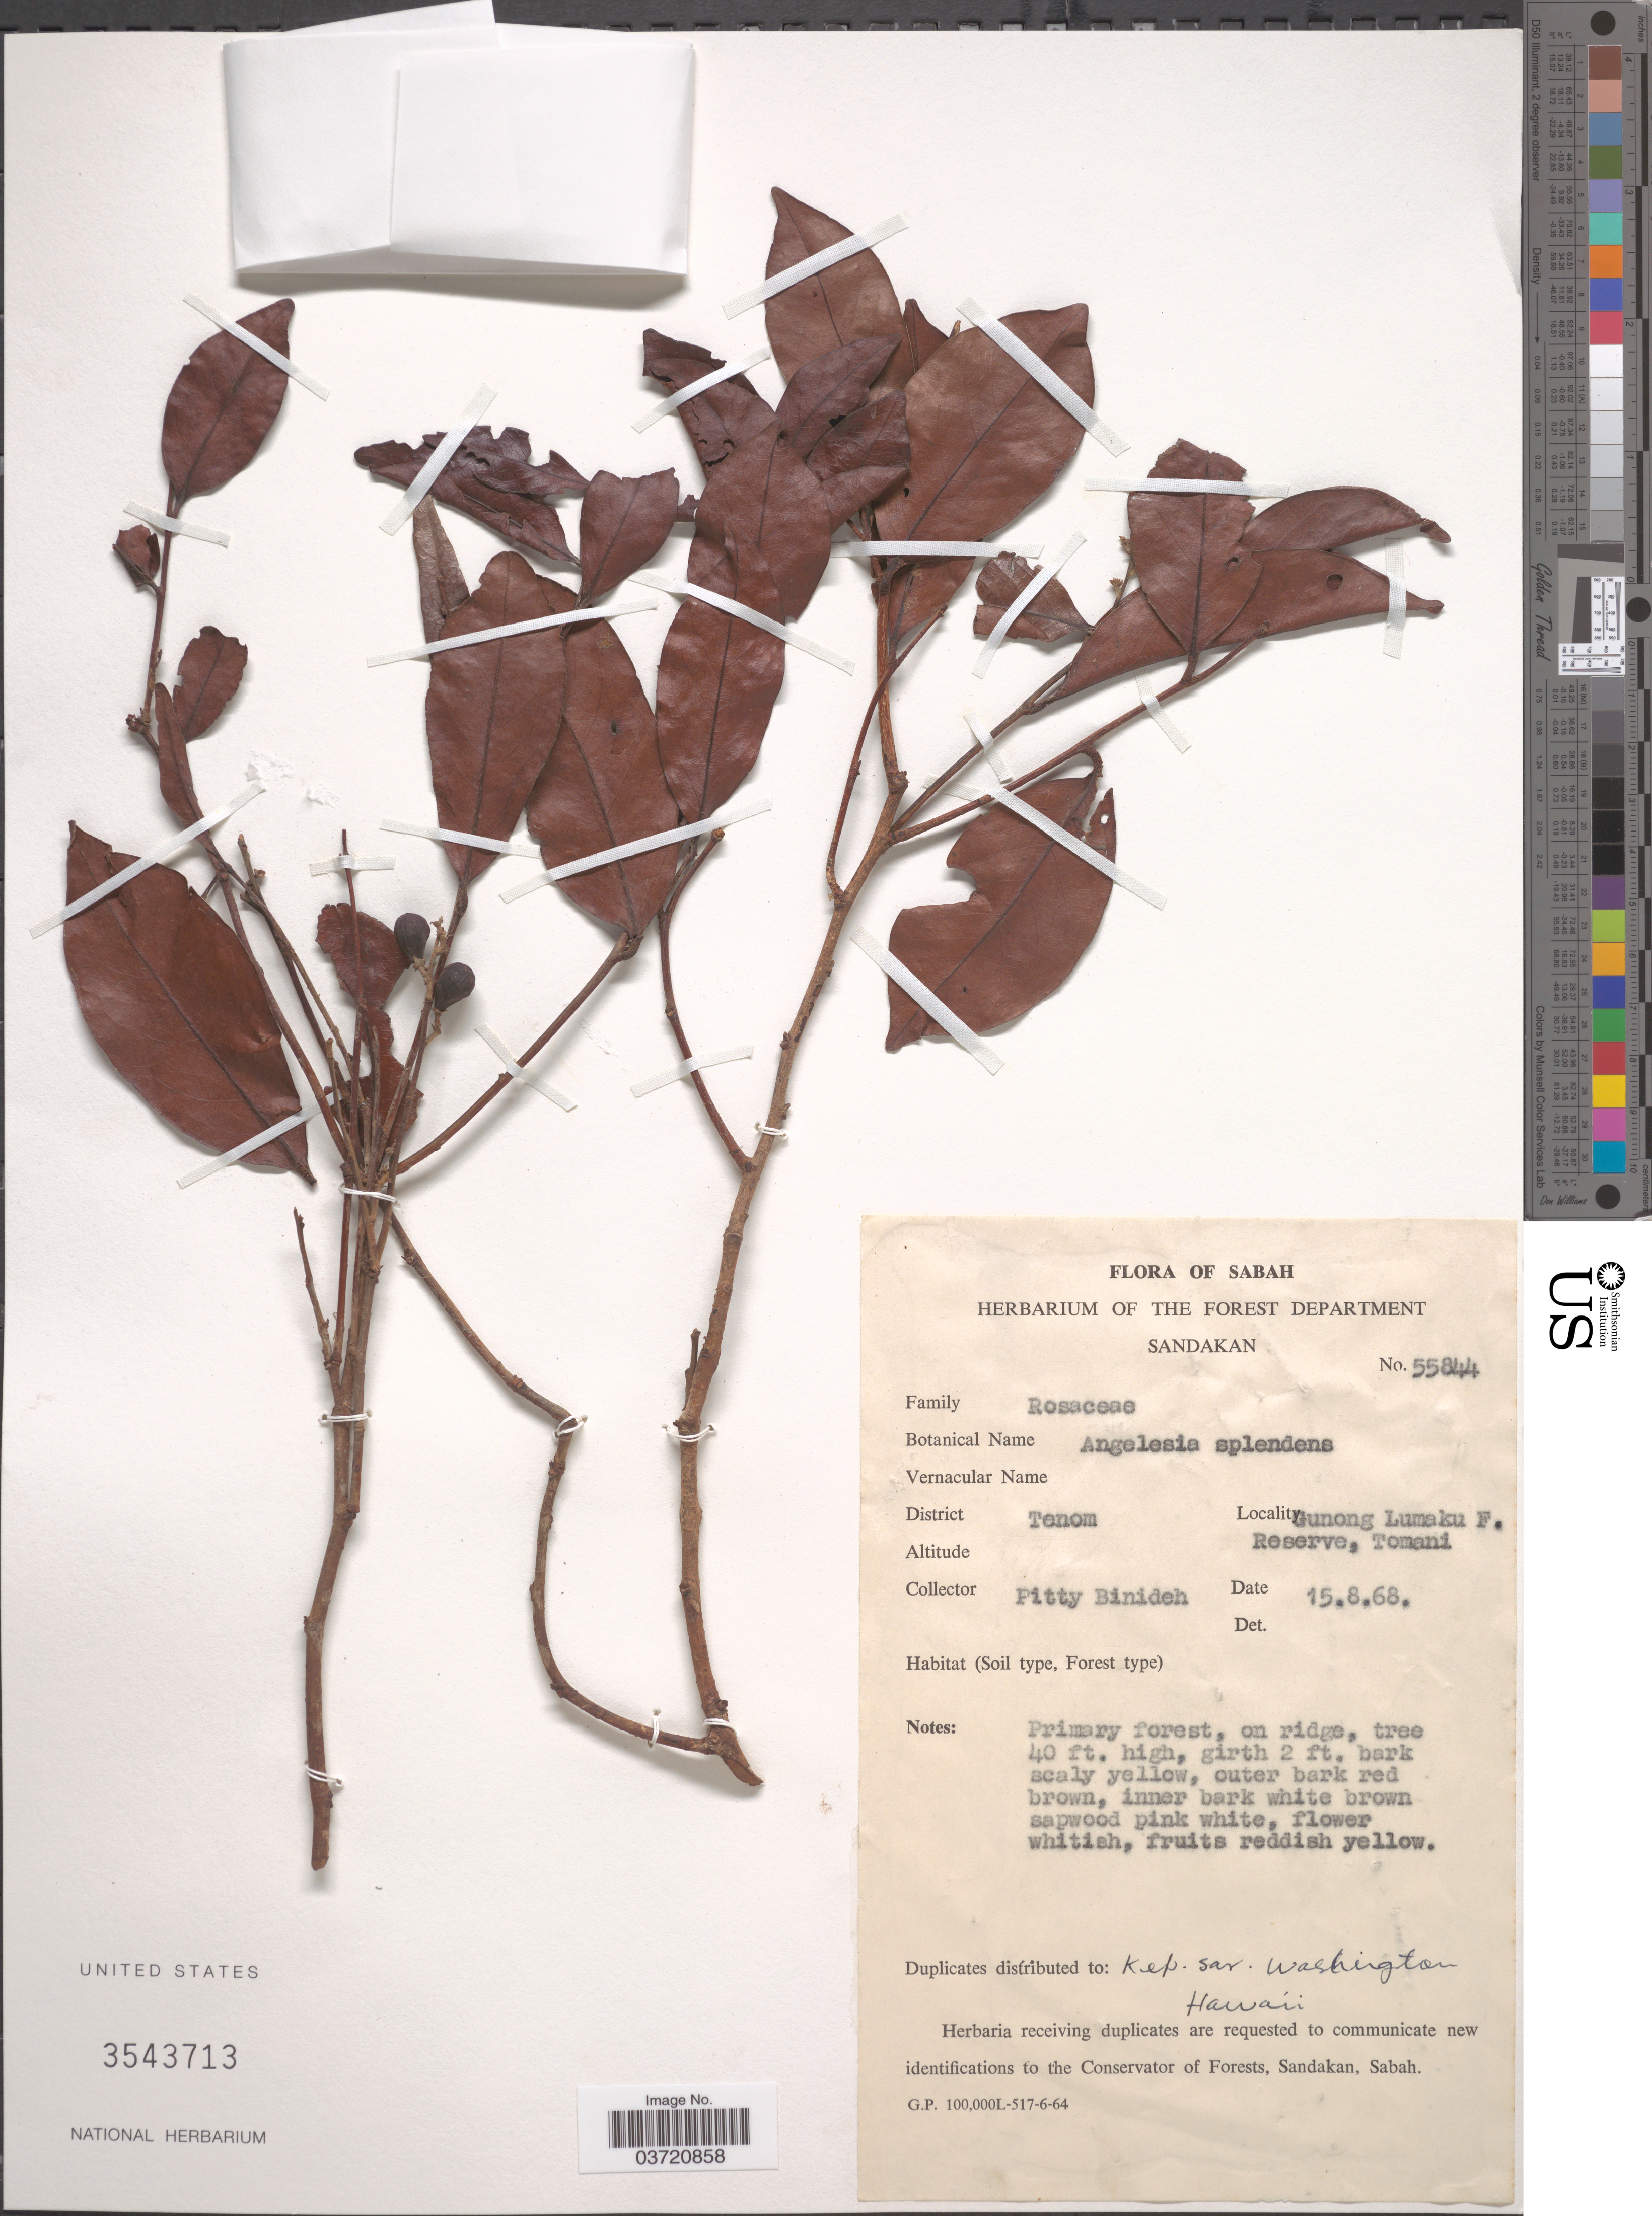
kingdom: Plantae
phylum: Tracheophyta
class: Magnoliopsida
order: Malpighiales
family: Chrysobalanaceae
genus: Licania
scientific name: Licania splendens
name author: (Korth.) Prance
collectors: P. Binideh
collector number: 55844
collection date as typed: Transcribed d/m/y: 15/8/68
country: Malaysia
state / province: Sabah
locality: District Tenom. Gunong Lumaku F. Reserve, Tomani.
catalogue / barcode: US 3543713